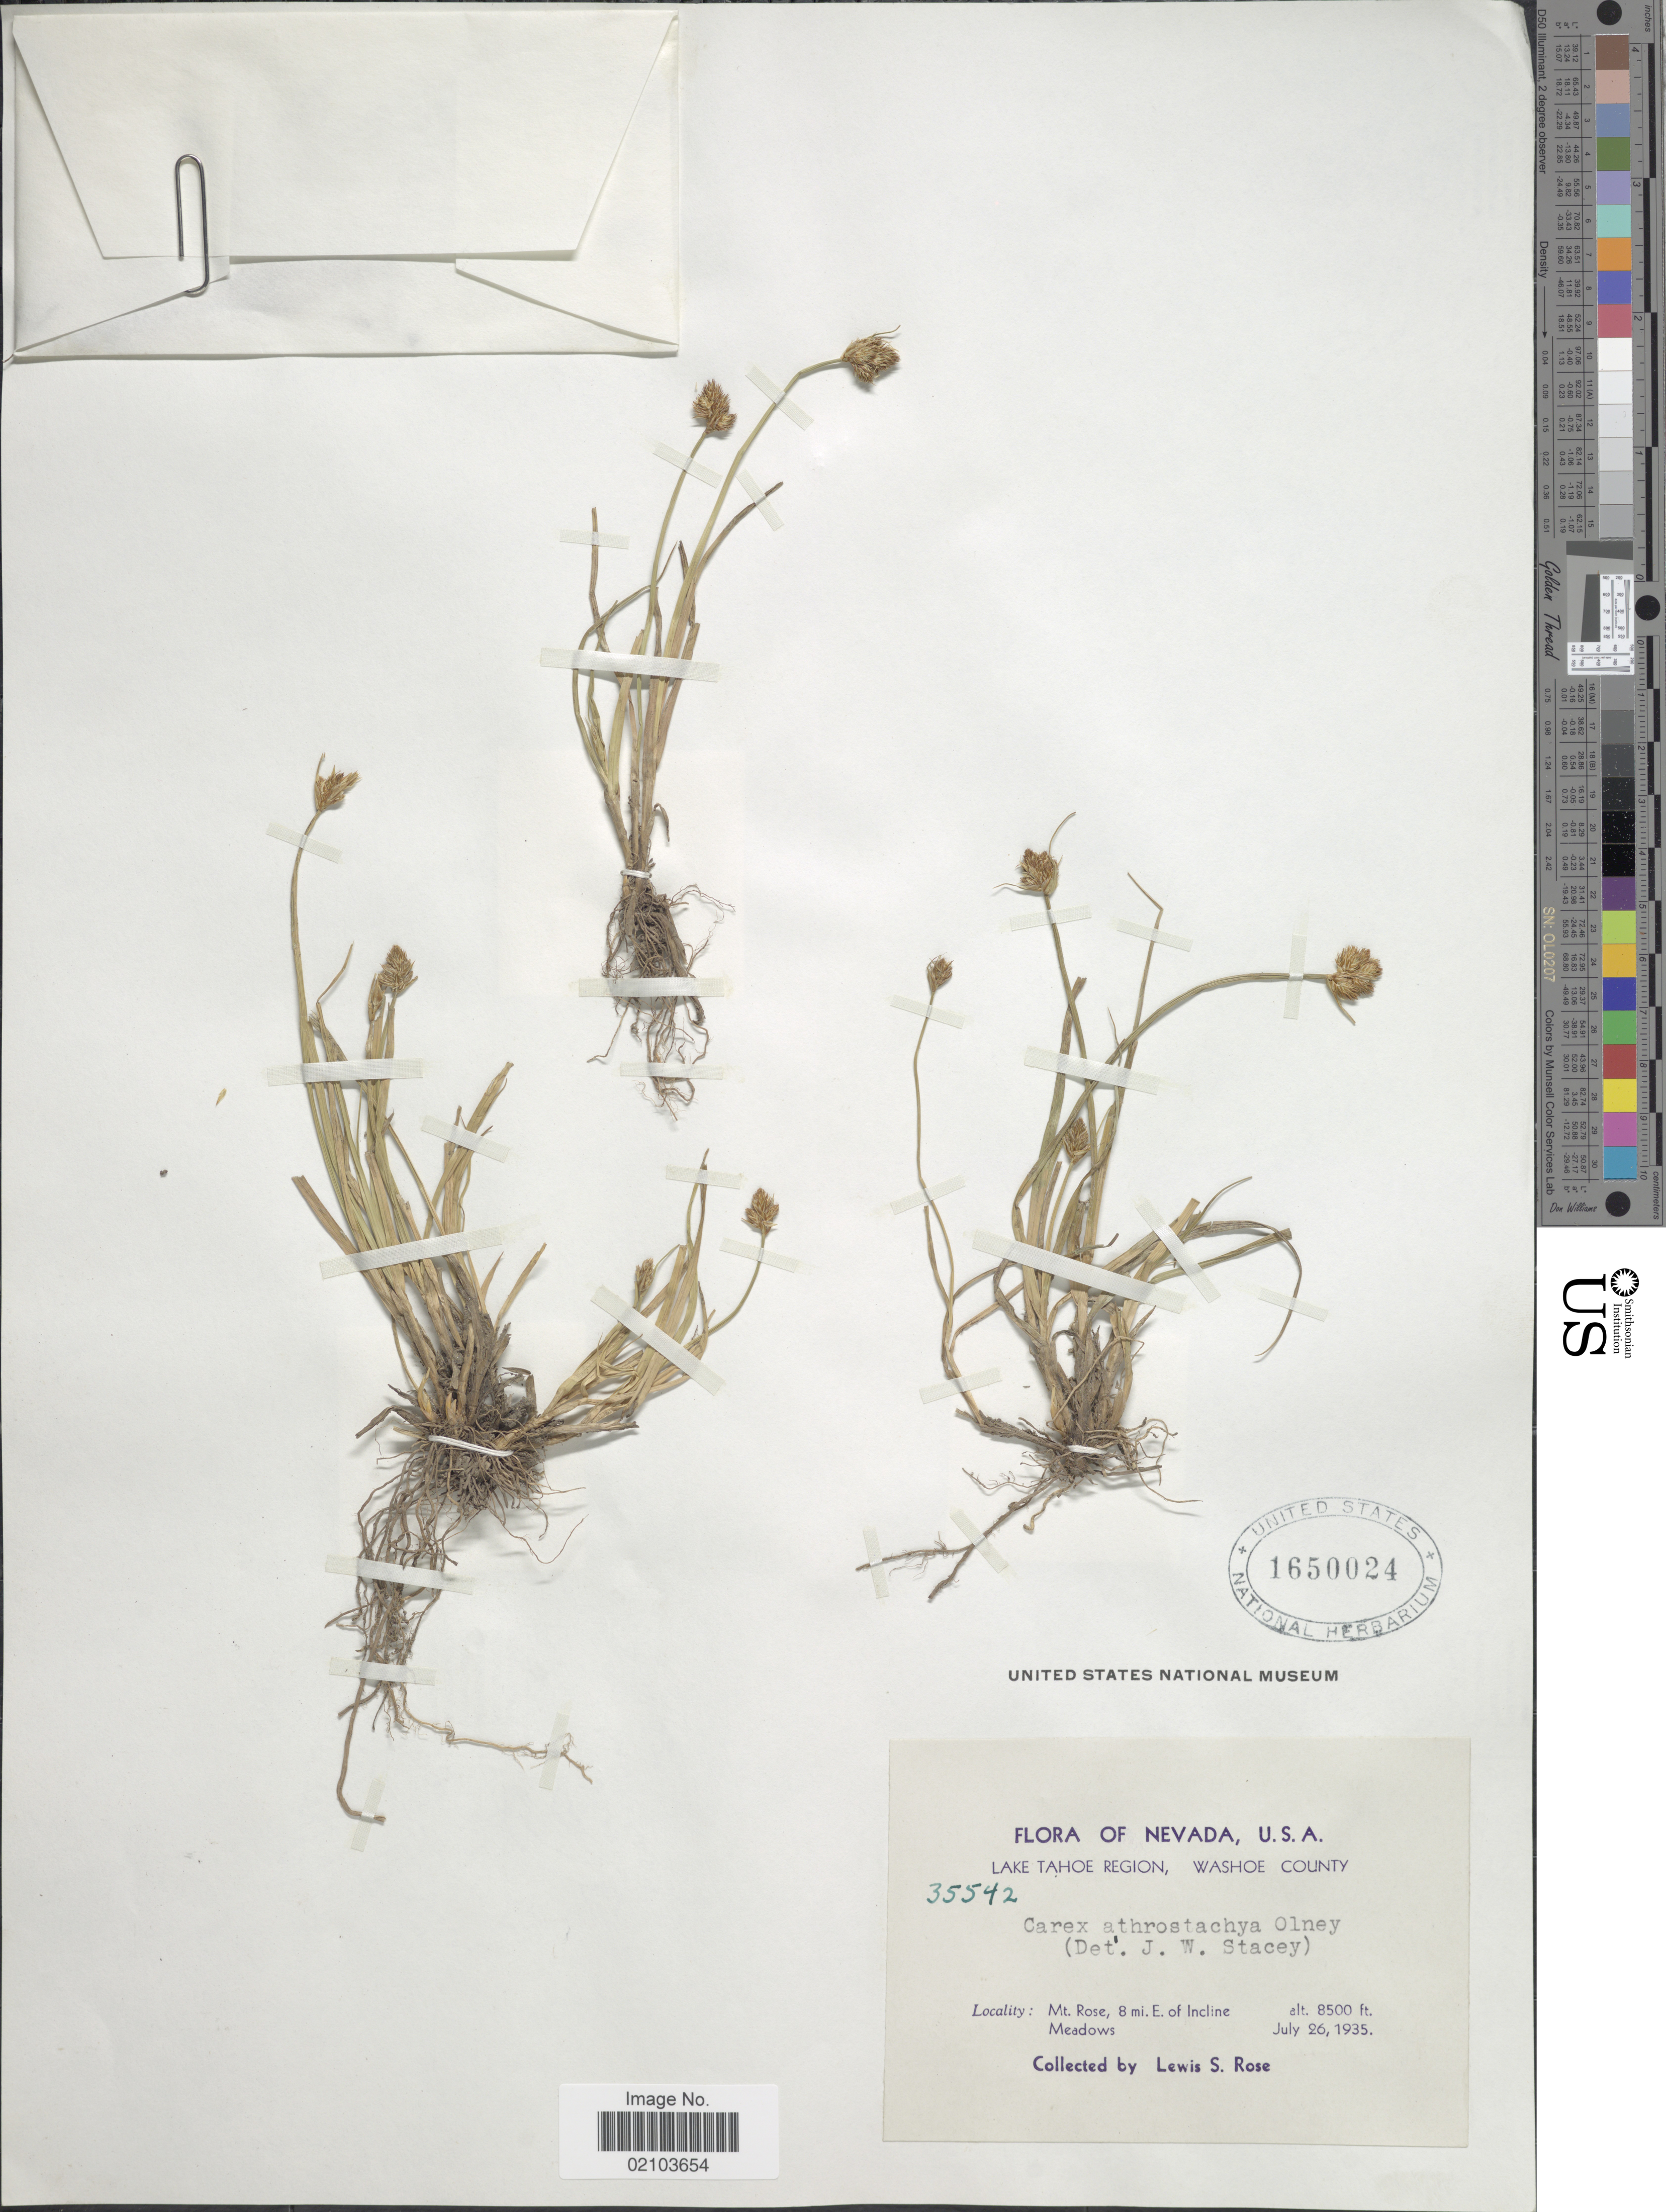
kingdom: Plantae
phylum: Tracheophyta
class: Liliopsida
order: Poales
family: Cyperaceae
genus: Carex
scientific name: Carex athrostachya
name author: Olney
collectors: L. S. Rose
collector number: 35542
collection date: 1935-07-26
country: United States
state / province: Nevada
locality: Lake Tahoe Region, Washoe County. Mt. Rose, 8 mi. E. of Incline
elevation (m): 2591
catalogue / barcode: US 1650024